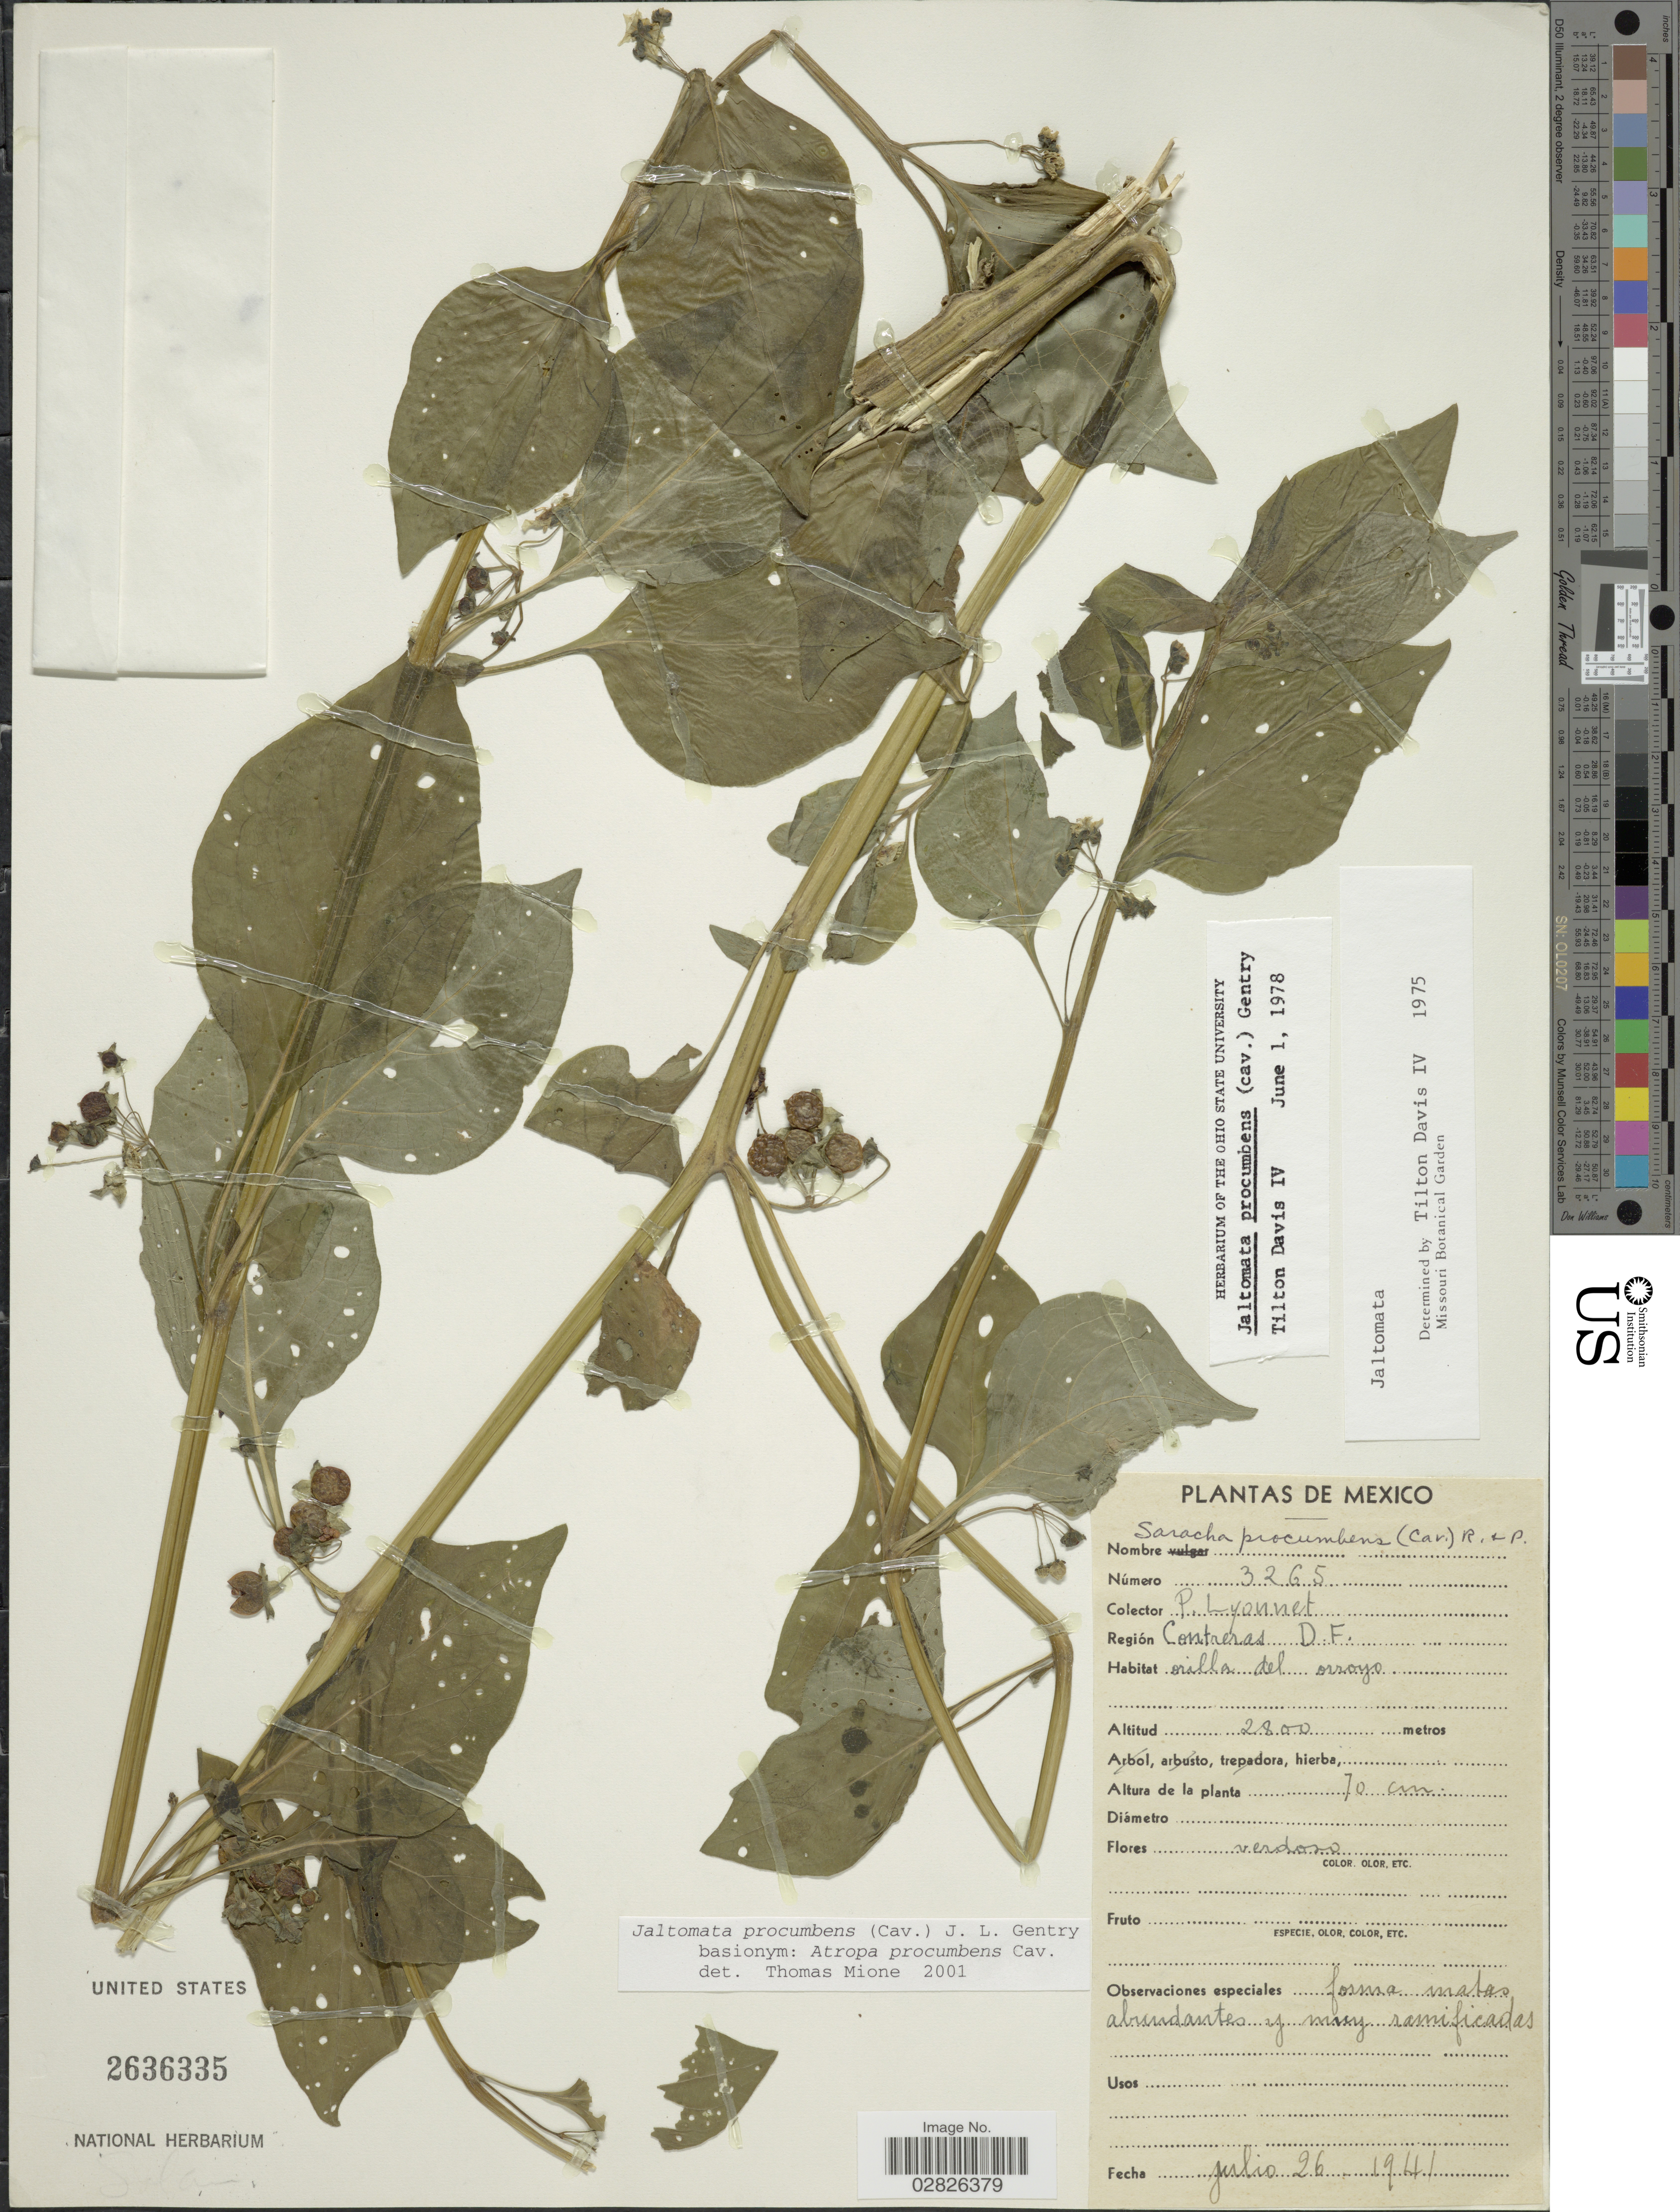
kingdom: Plantae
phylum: Tracheophyta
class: Magnoliopsida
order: Solanales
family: Solanaceae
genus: Jaltomata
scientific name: Jaltomata procumbens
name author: (Cav.) J.L. Gentry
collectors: P. Lyonnet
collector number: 3265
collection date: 1941-07-26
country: Mexico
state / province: Distrito Federal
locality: Región Contreras.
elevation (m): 2800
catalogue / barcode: US 2636335